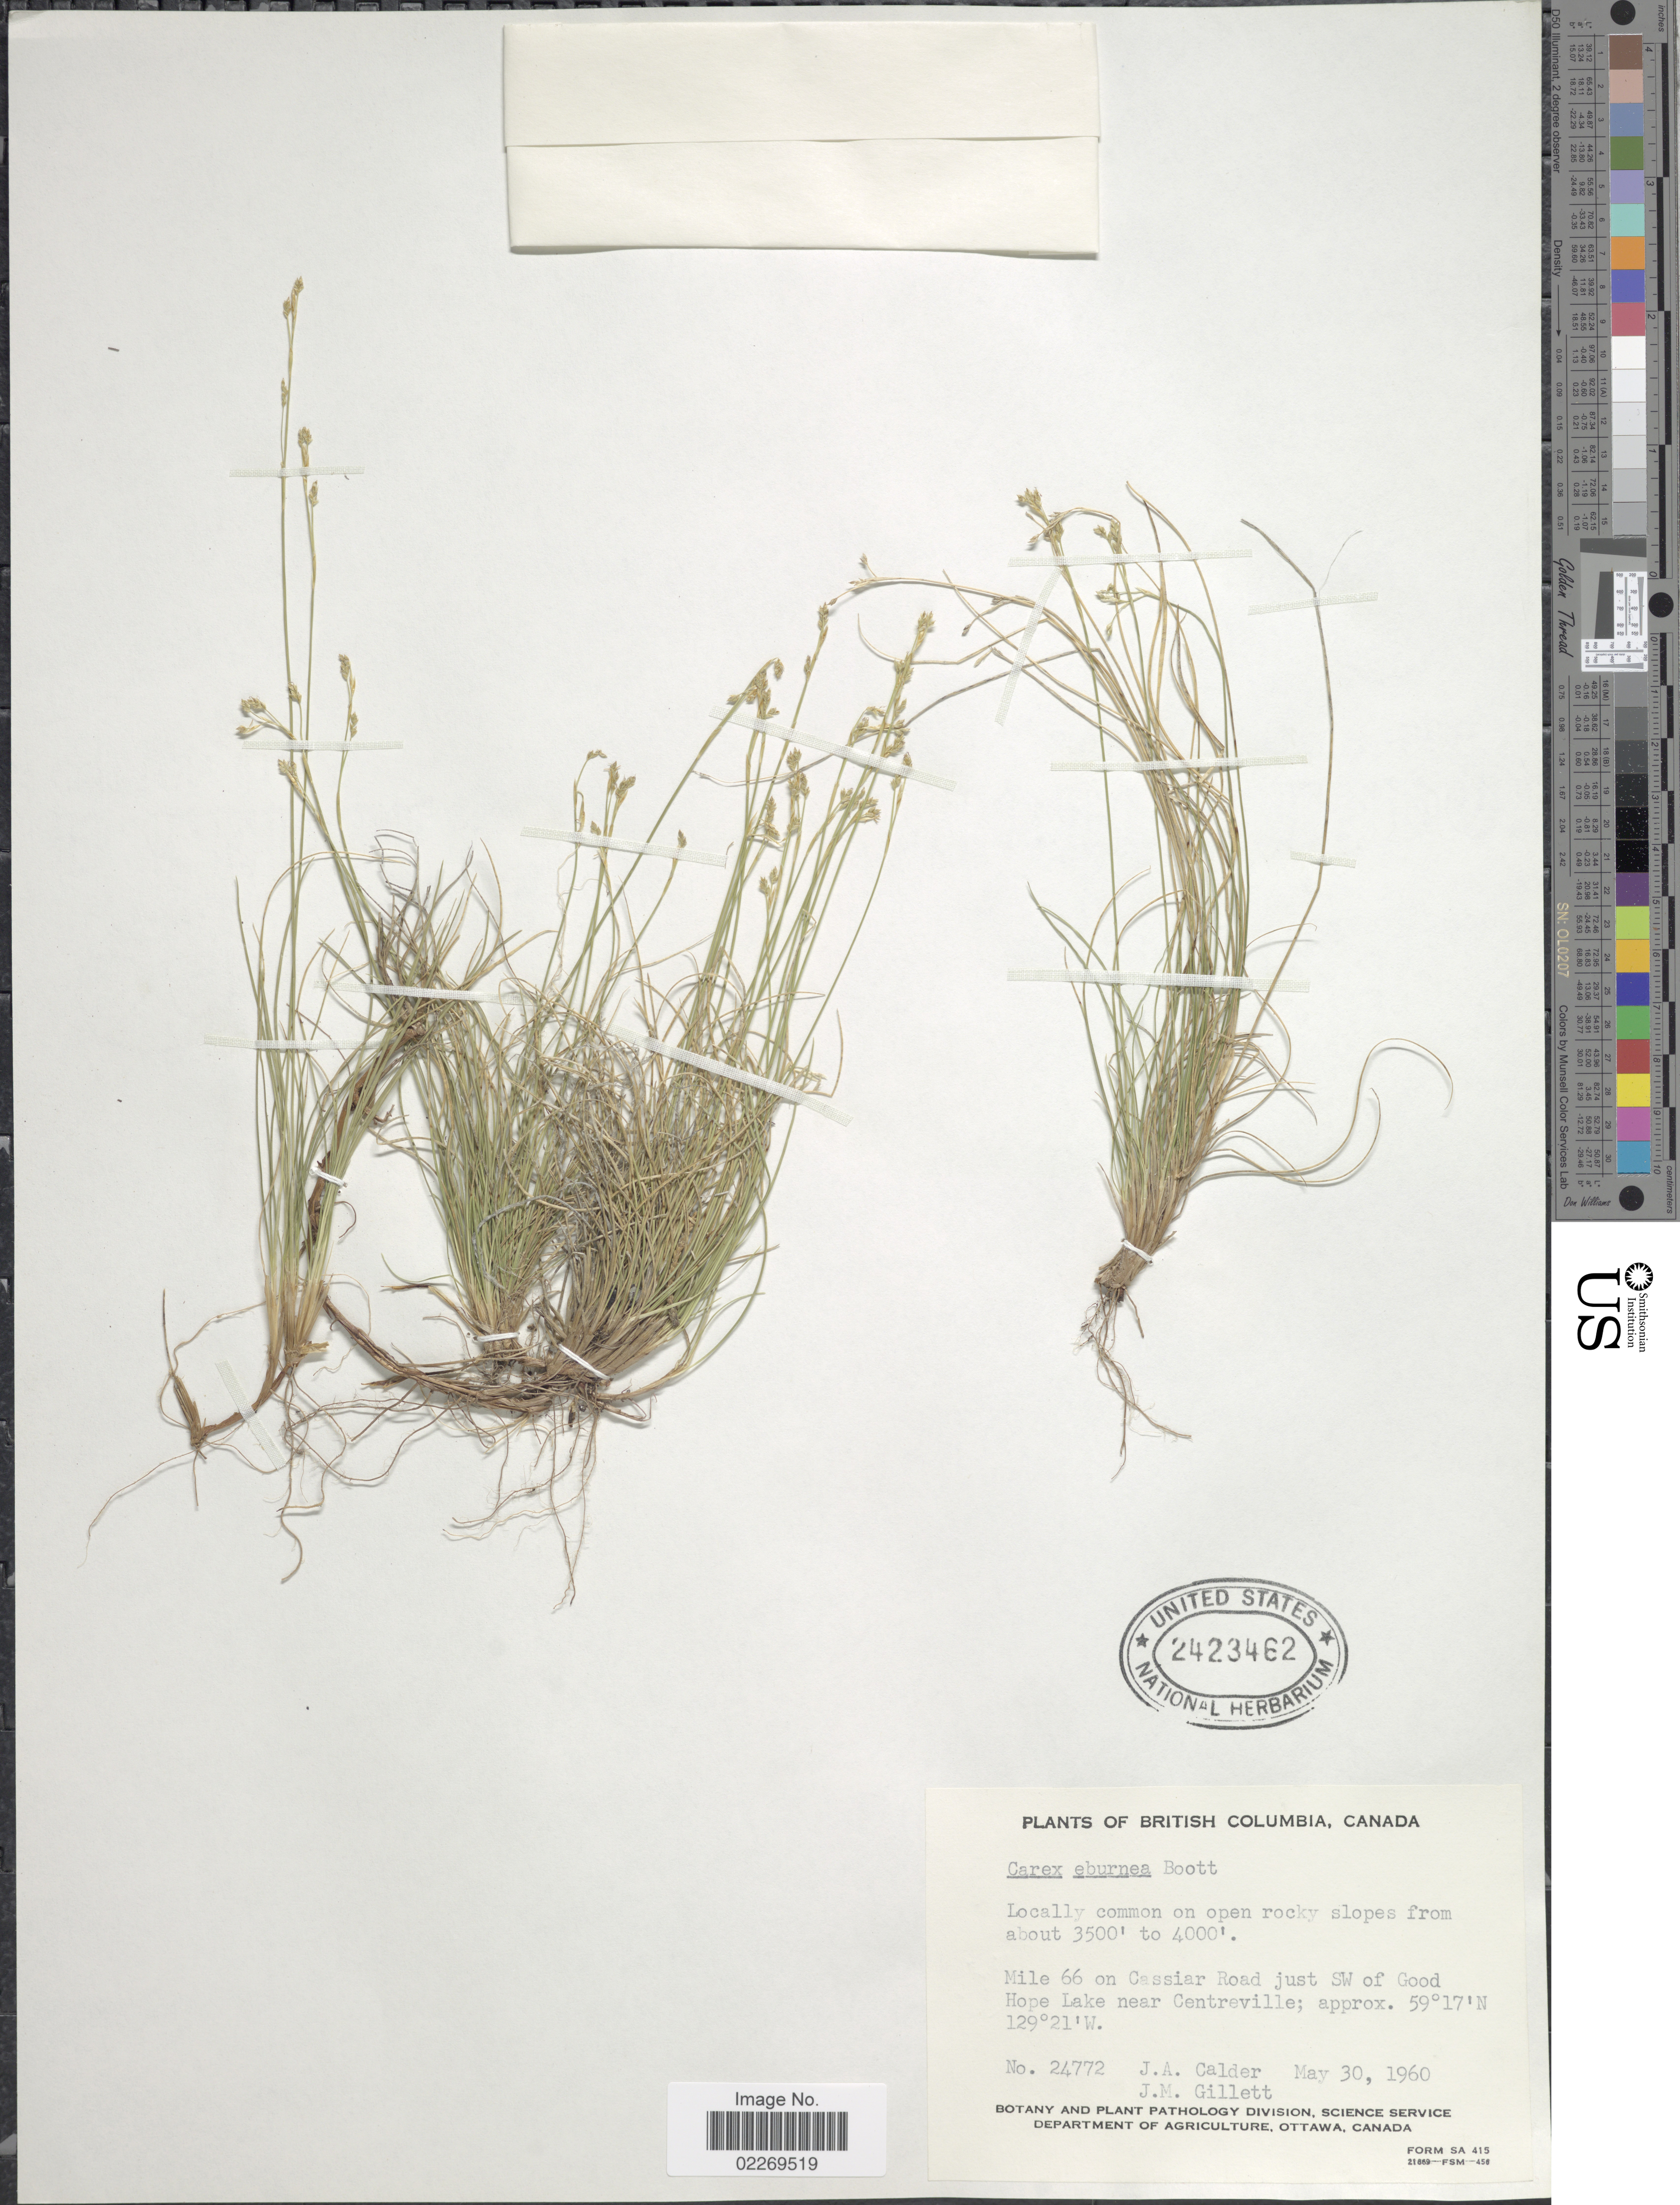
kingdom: Plantae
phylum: Tracheophyta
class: Liliopsida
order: Poales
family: Cyperaceae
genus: Carex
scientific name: Carex eburnea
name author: Boott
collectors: J. A. Calder & J. M. Gillett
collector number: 24772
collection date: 1960-05-30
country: Canada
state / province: British Columbia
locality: Mile 66 on Cassiar Road just SW of Good Hope Lake near Centreville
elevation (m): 1067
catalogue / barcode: US 2423462